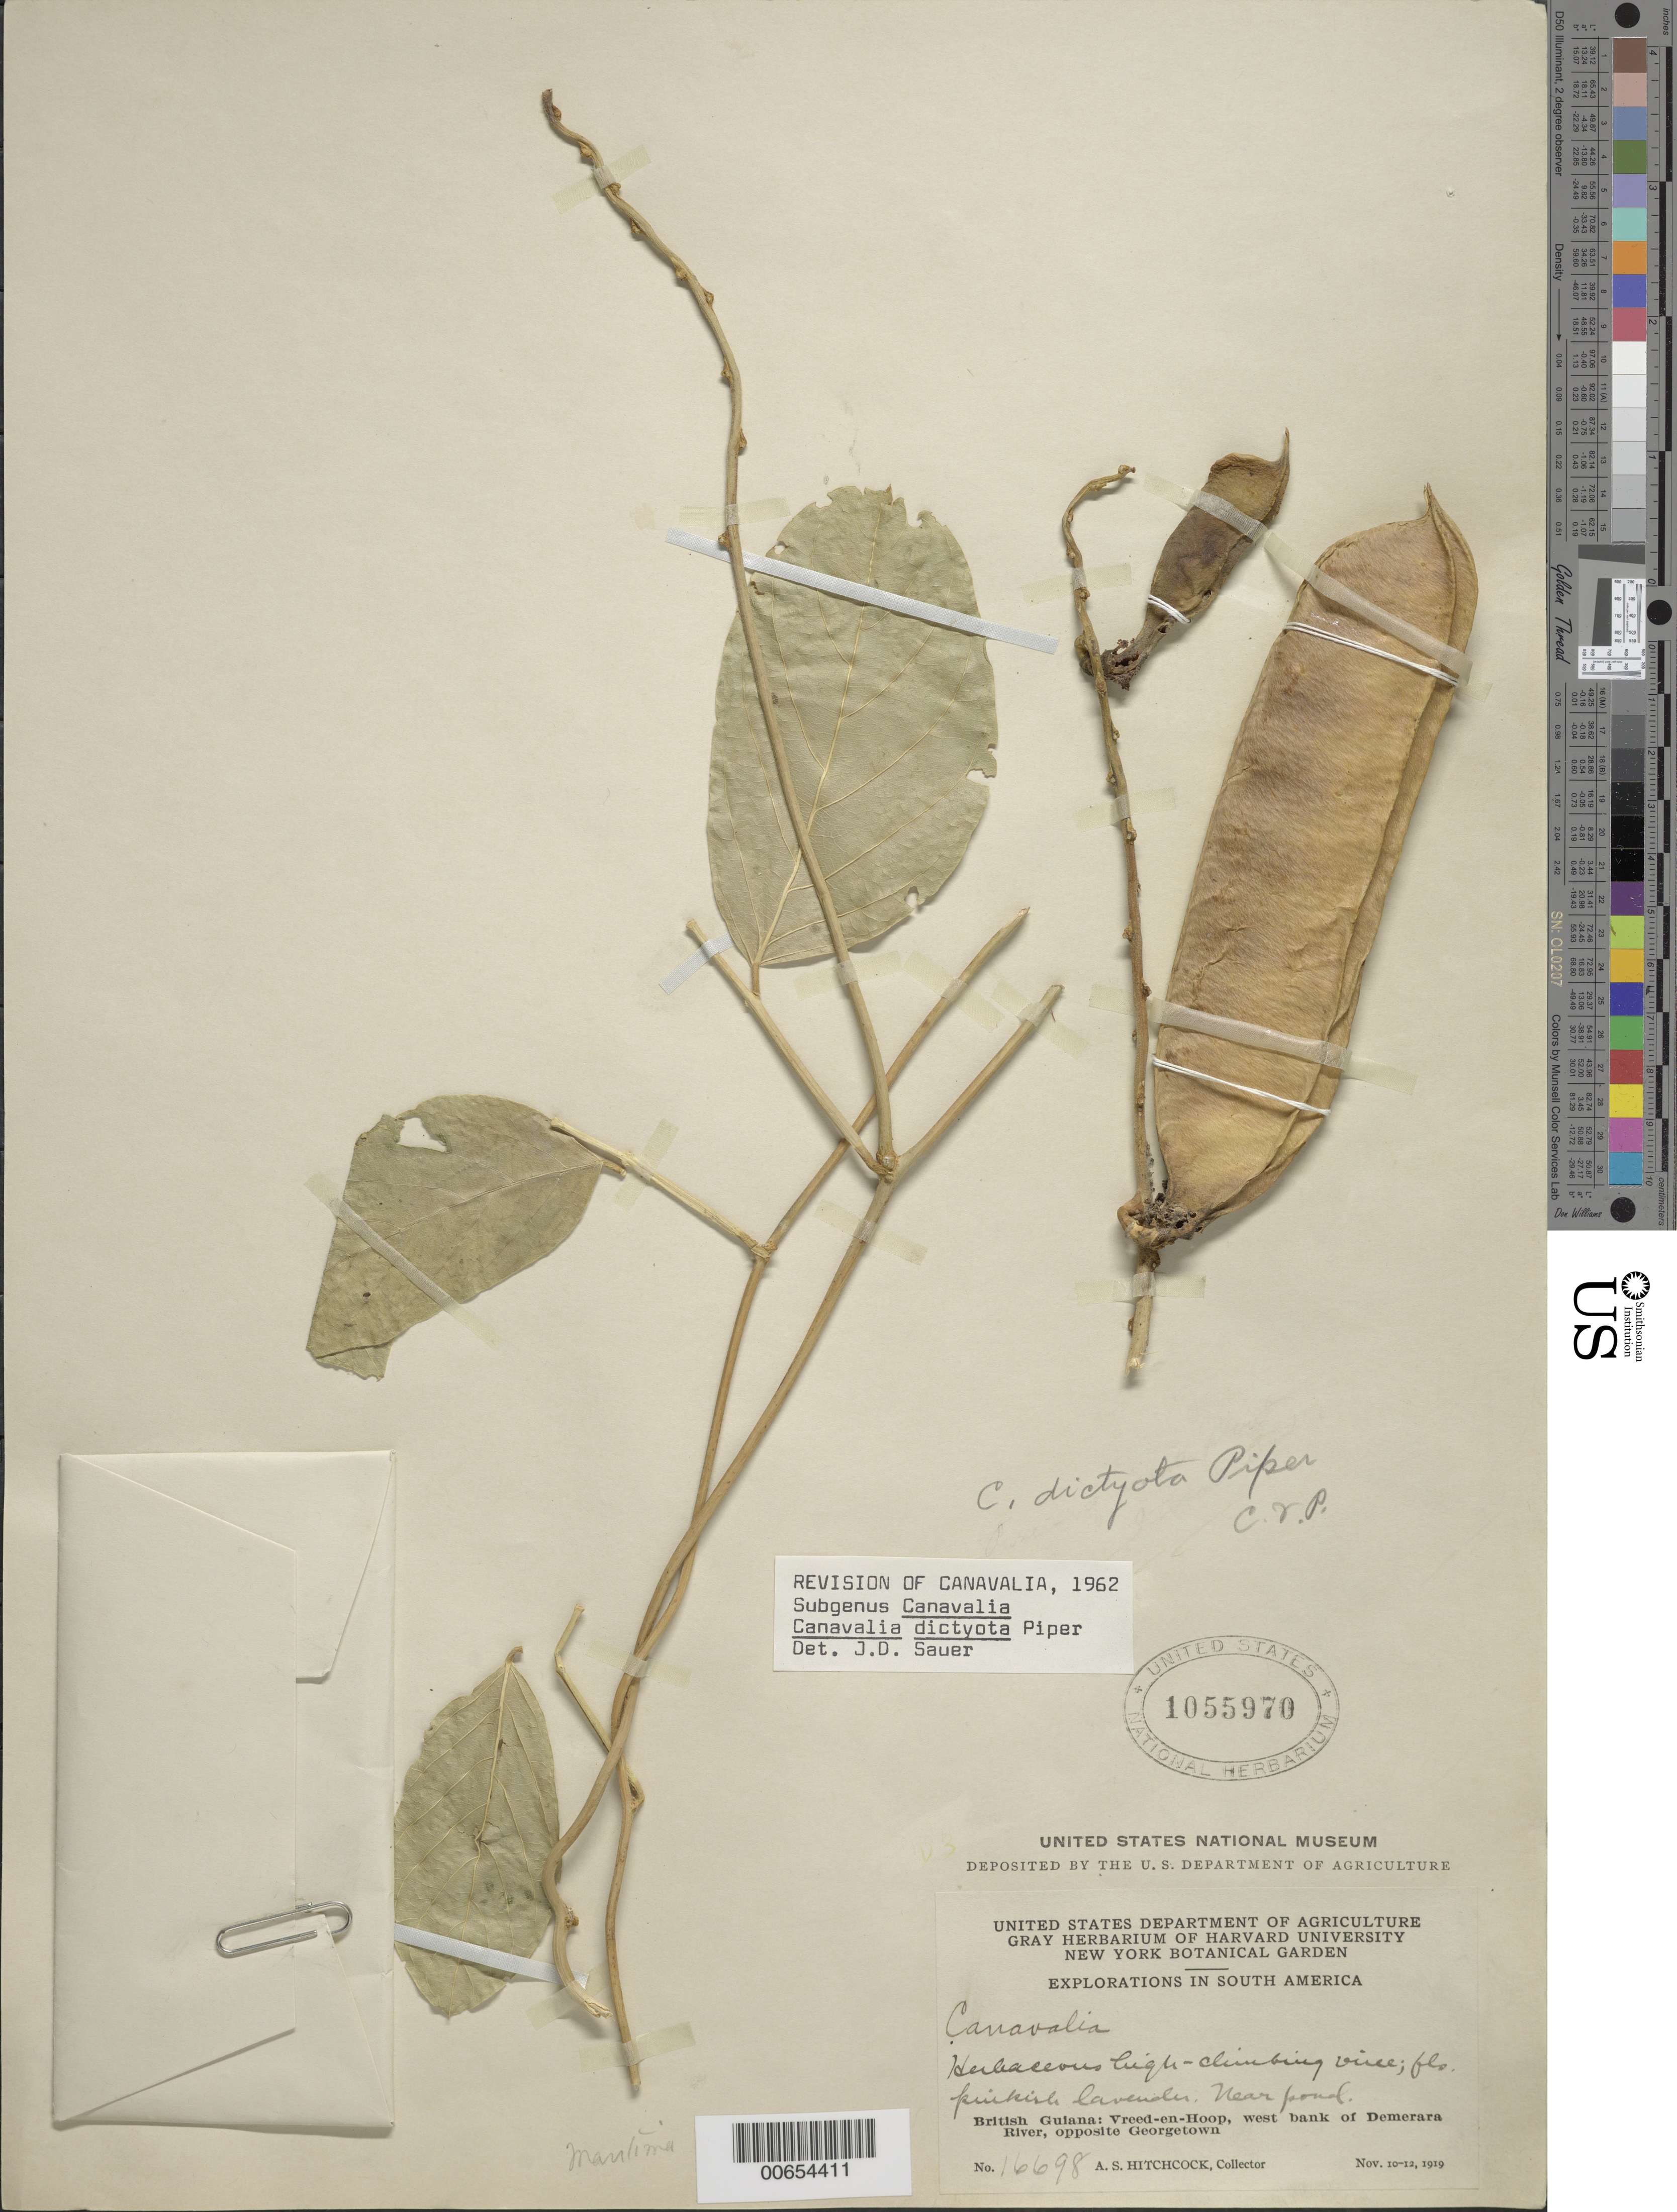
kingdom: Plantae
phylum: Tracheophyta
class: Magnoliopsida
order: Fabales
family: Fabaceae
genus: Canavalia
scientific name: Canavalia dictyota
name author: Piper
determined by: Sauer, J. D.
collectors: A. S. Hitchcock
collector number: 16698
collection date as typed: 10-Nov-19 to 12-Nov-19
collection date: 1919-11-10/1919-11-12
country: Guyana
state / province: Essequibo Isl-W. Demerara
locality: Vreed-en-Hoop, W bank of Demerara R., opposite Georgetown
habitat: Near pond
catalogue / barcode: US 1055970